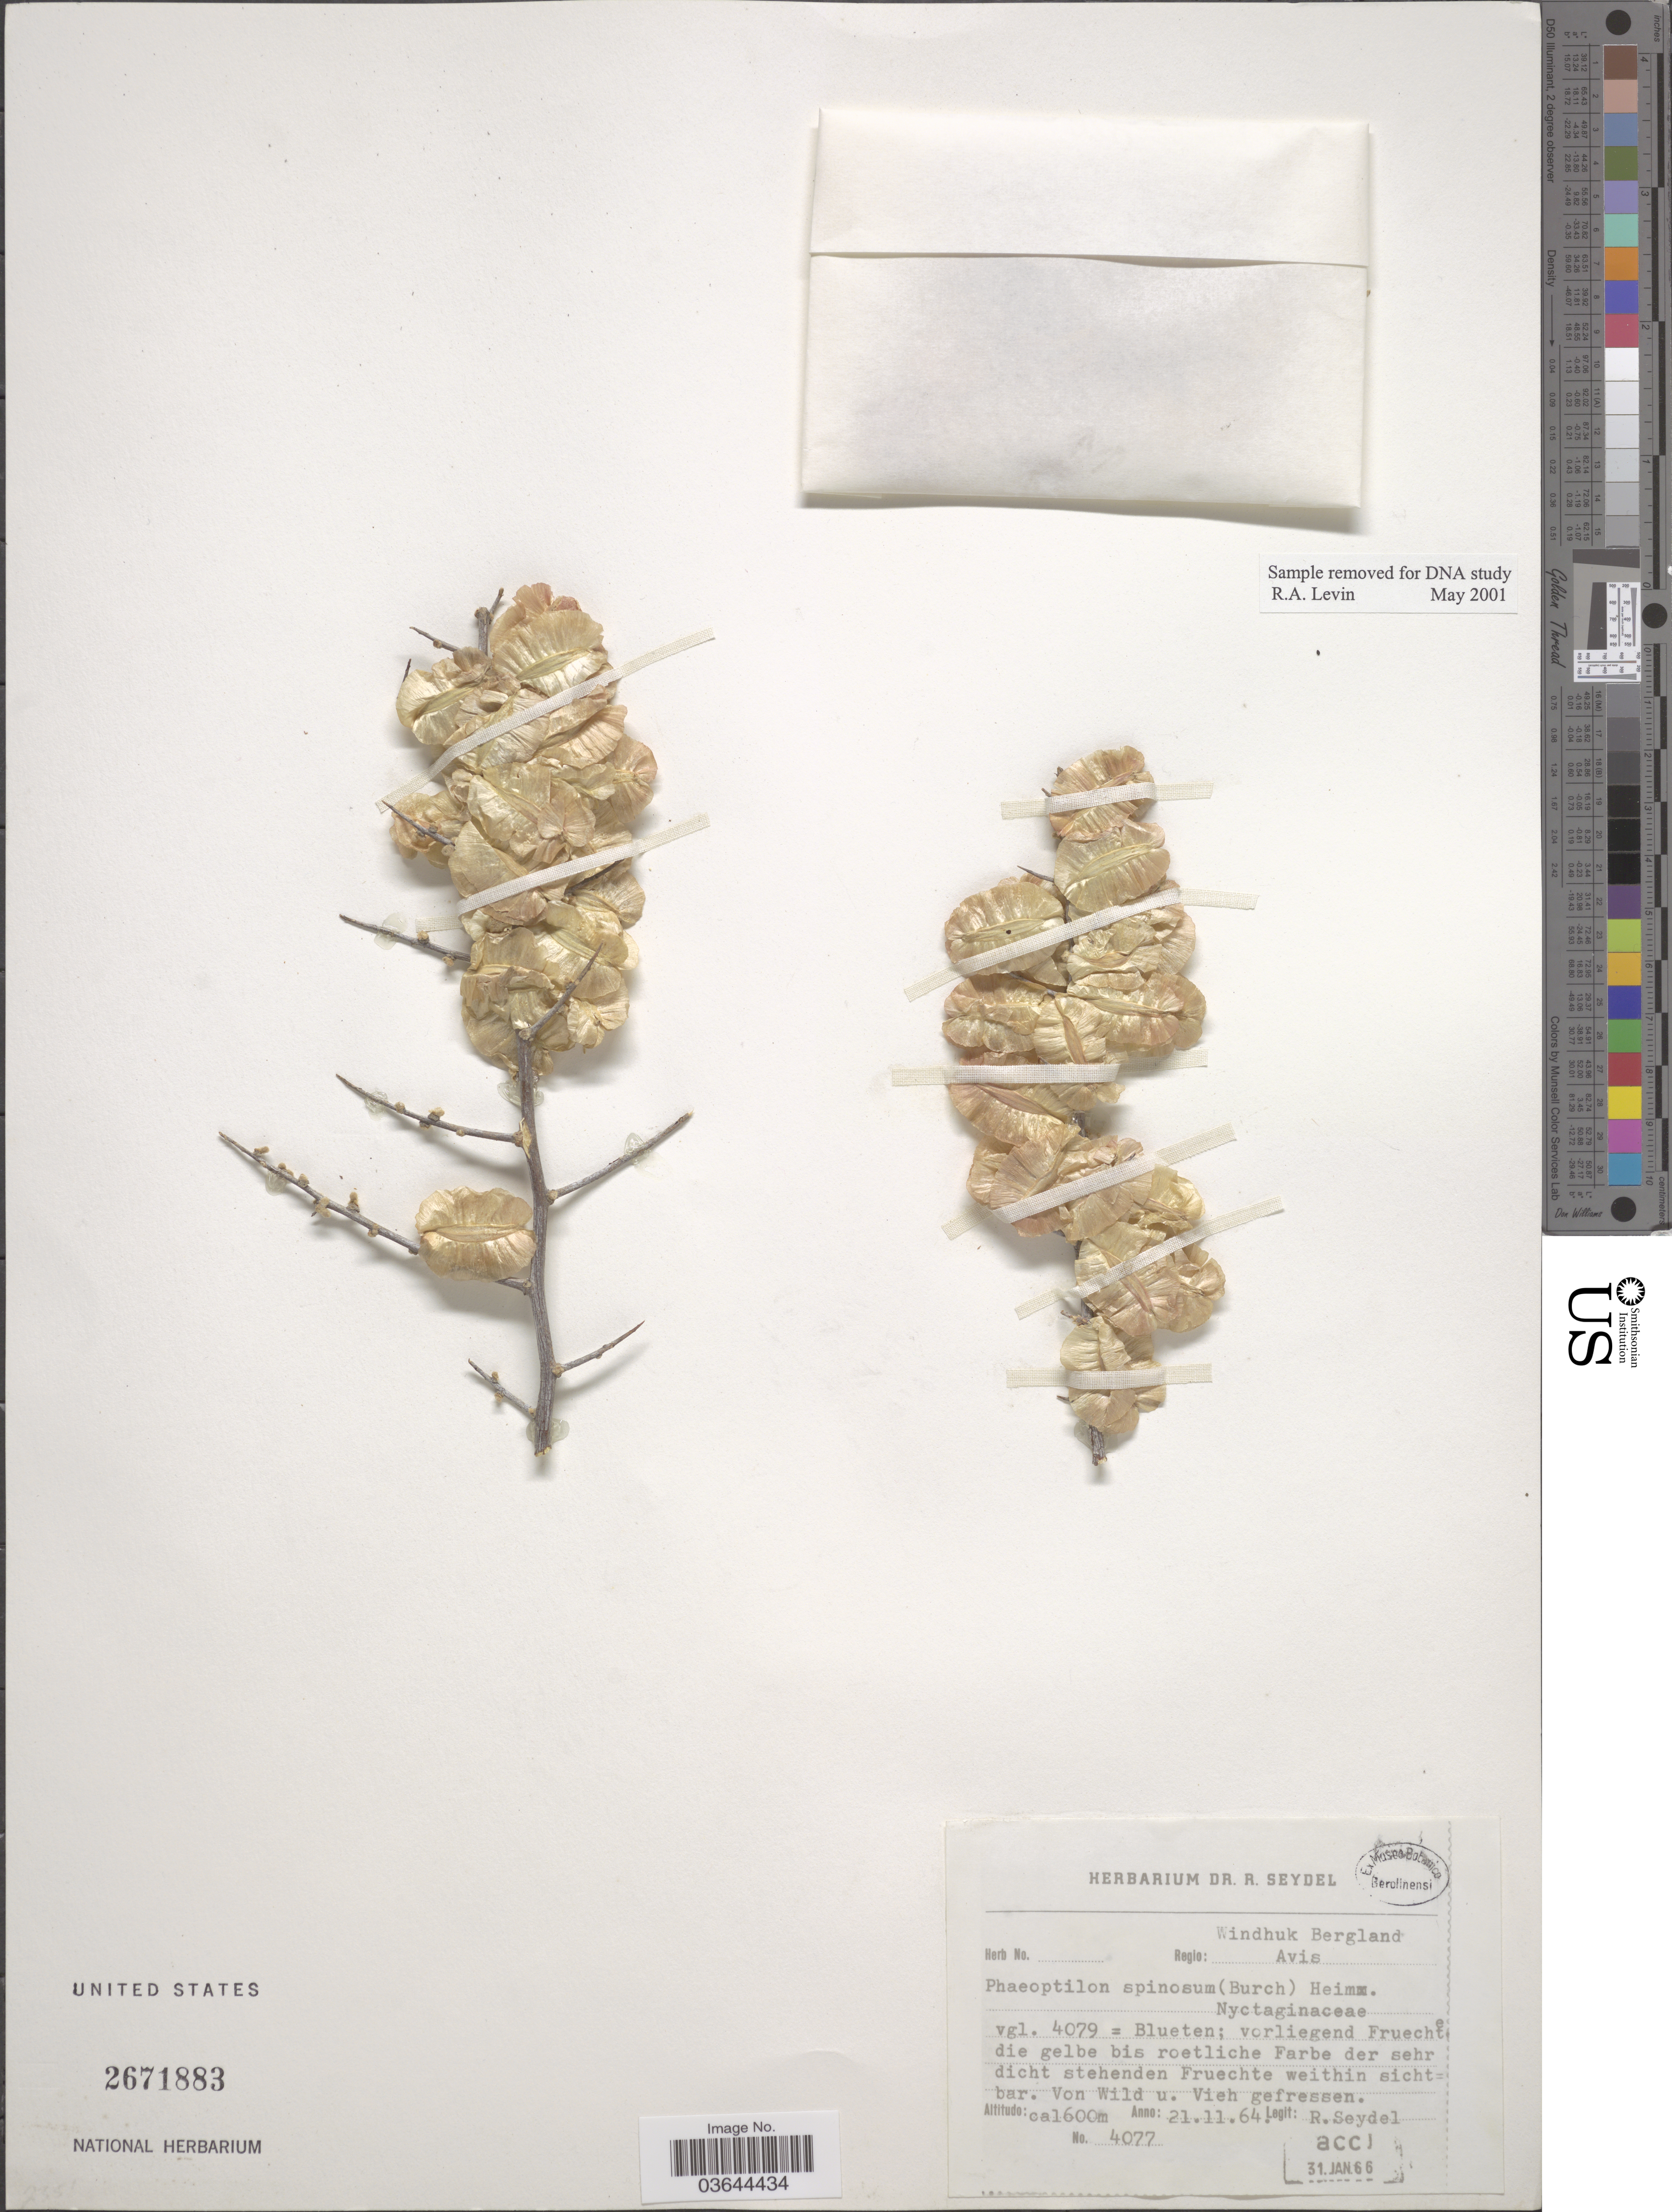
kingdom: Plantae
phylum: Tracheophyta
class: Magnoliopsida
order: Caryophyllales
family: Nyctaginaceae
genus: Phaeoptilum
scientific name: Phaeoptilum spinosum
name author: Radlk.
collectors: R. Seydel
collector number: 4077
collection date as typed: Transcribed d/m/y: 21/11/64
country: Namibia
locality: Regio: Windhuk Bergland, Avis.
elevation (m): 1600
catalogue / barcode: US 2671883